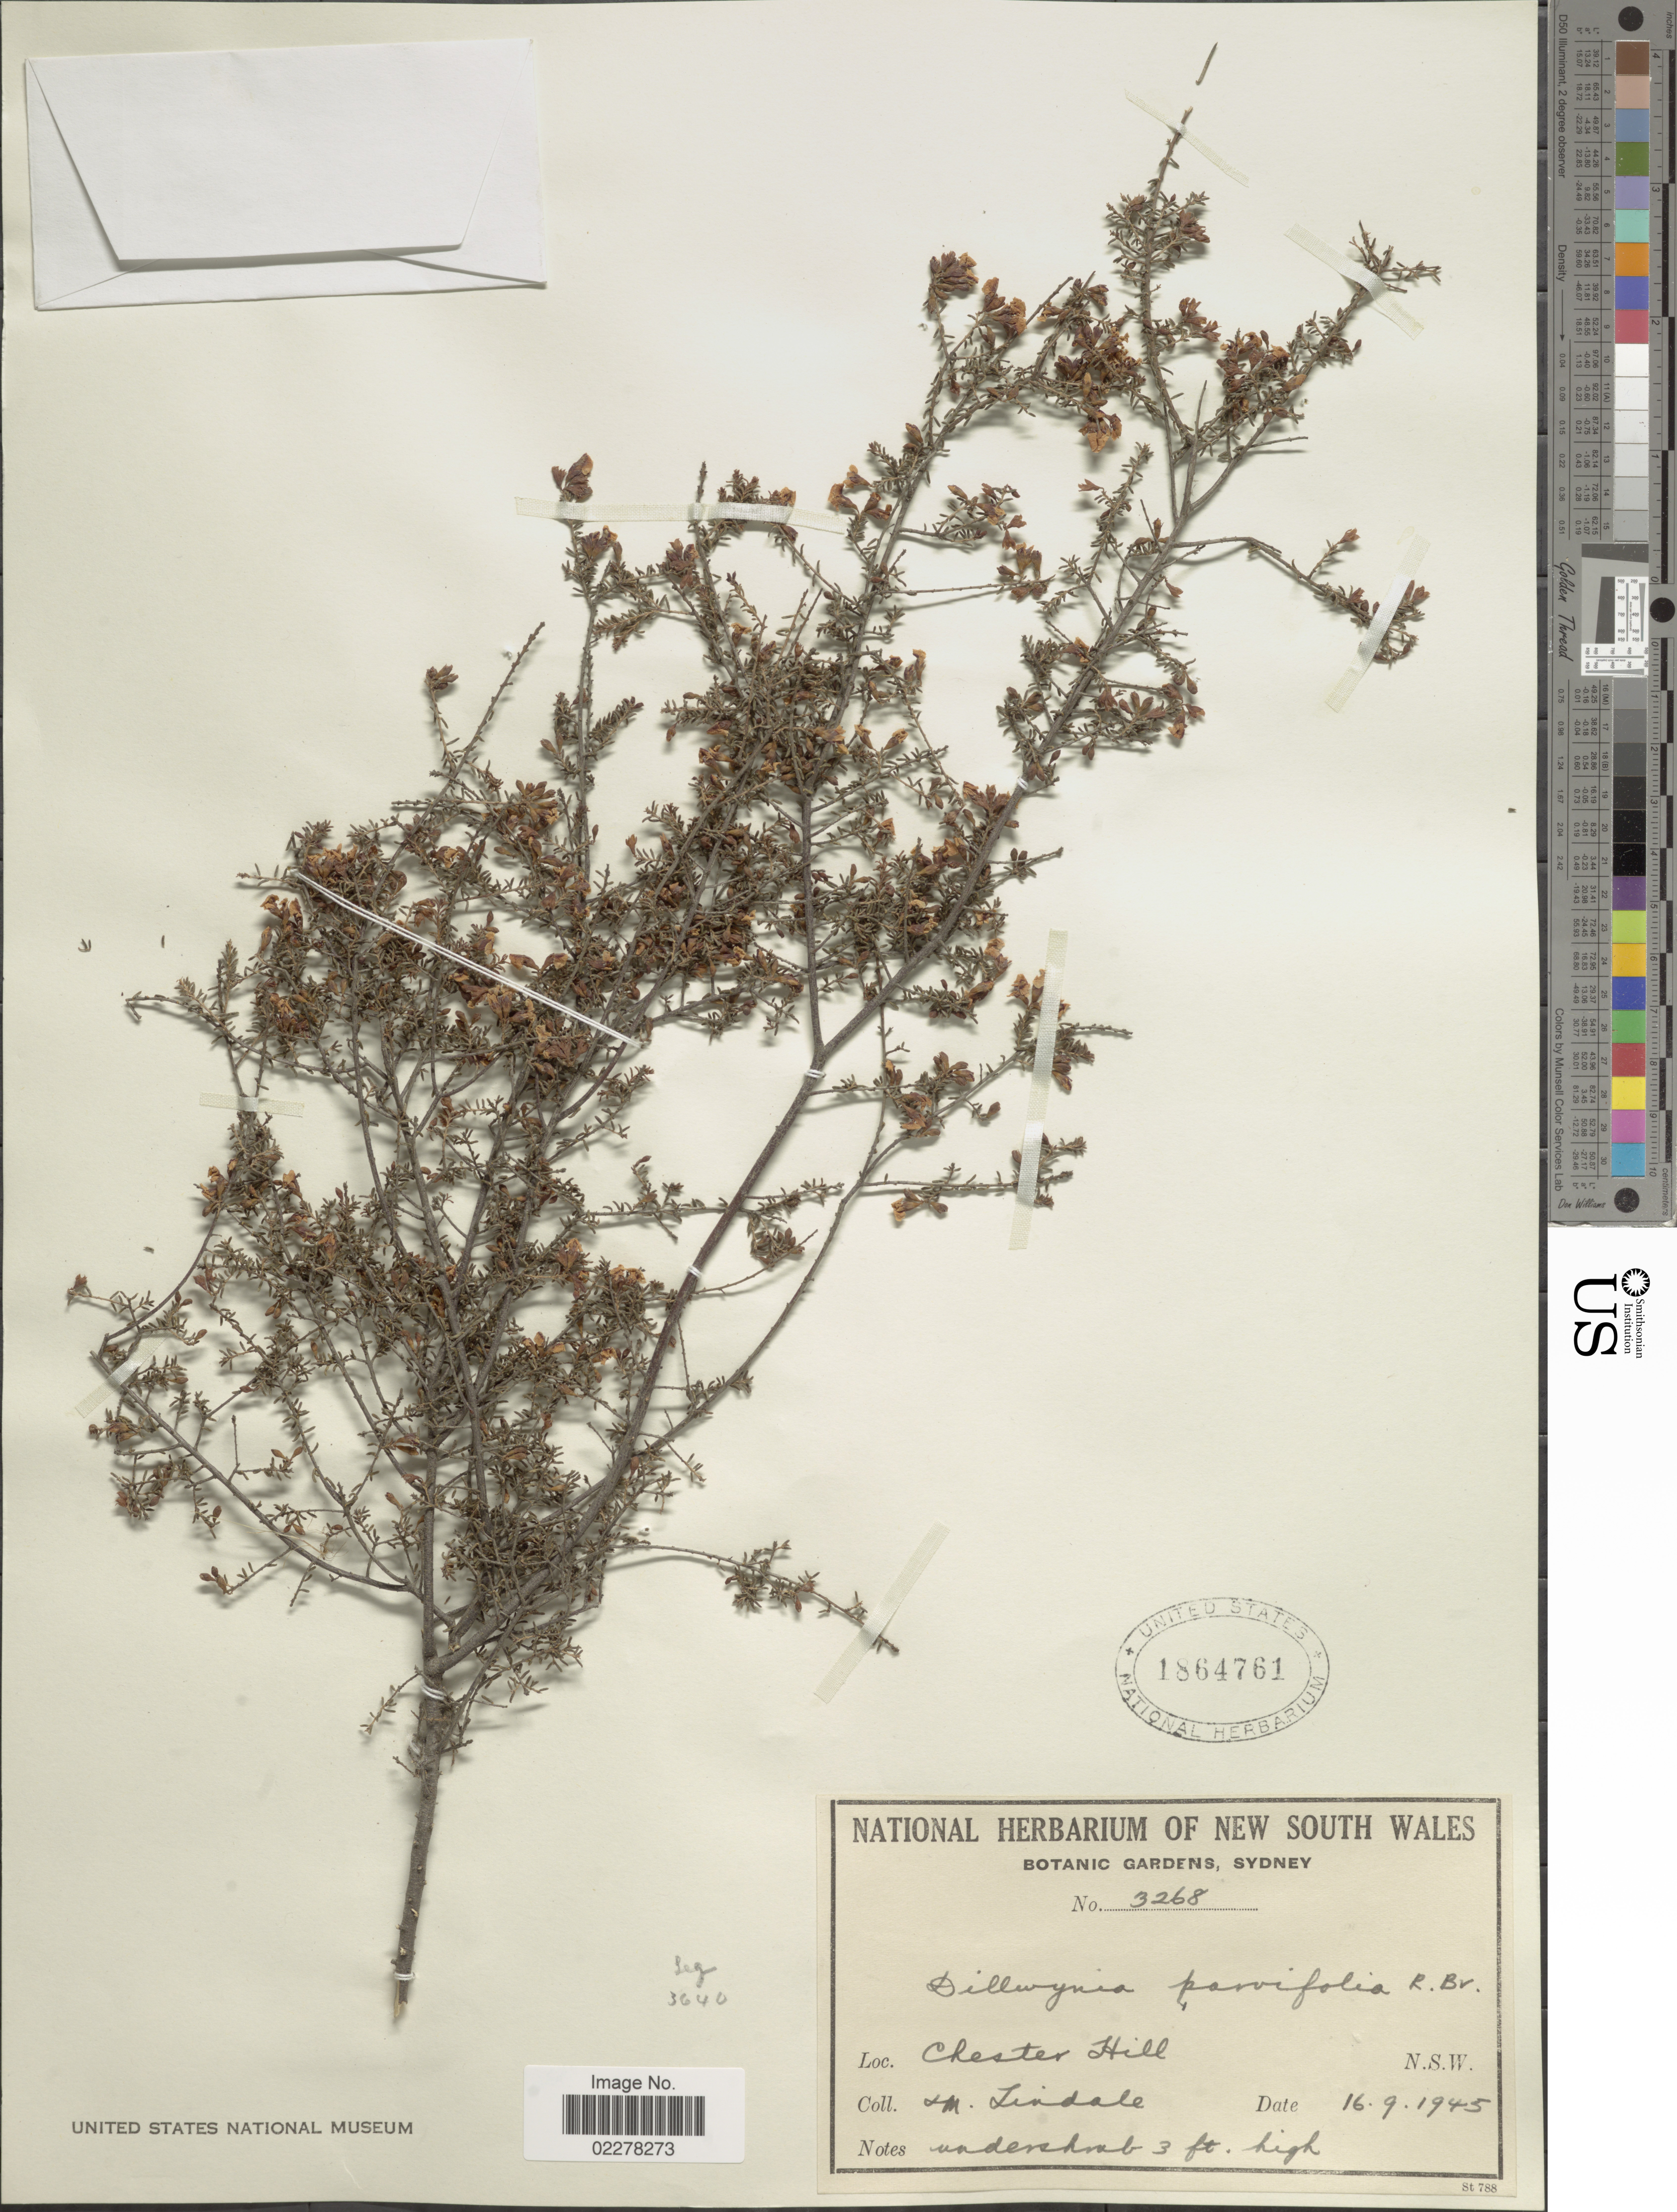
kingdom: Plantae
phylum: Tracheophyta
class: Magnoliopsida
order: Fabales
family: Fabaceae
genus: Dillwynia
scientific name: Dillwynia parvifolia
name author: Sims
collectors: M. D. Tindale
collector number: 3268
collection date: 1945-09-16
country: Australia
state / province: New South Wales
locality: Chester Hill. N.S.W.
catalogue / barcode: US 1864761